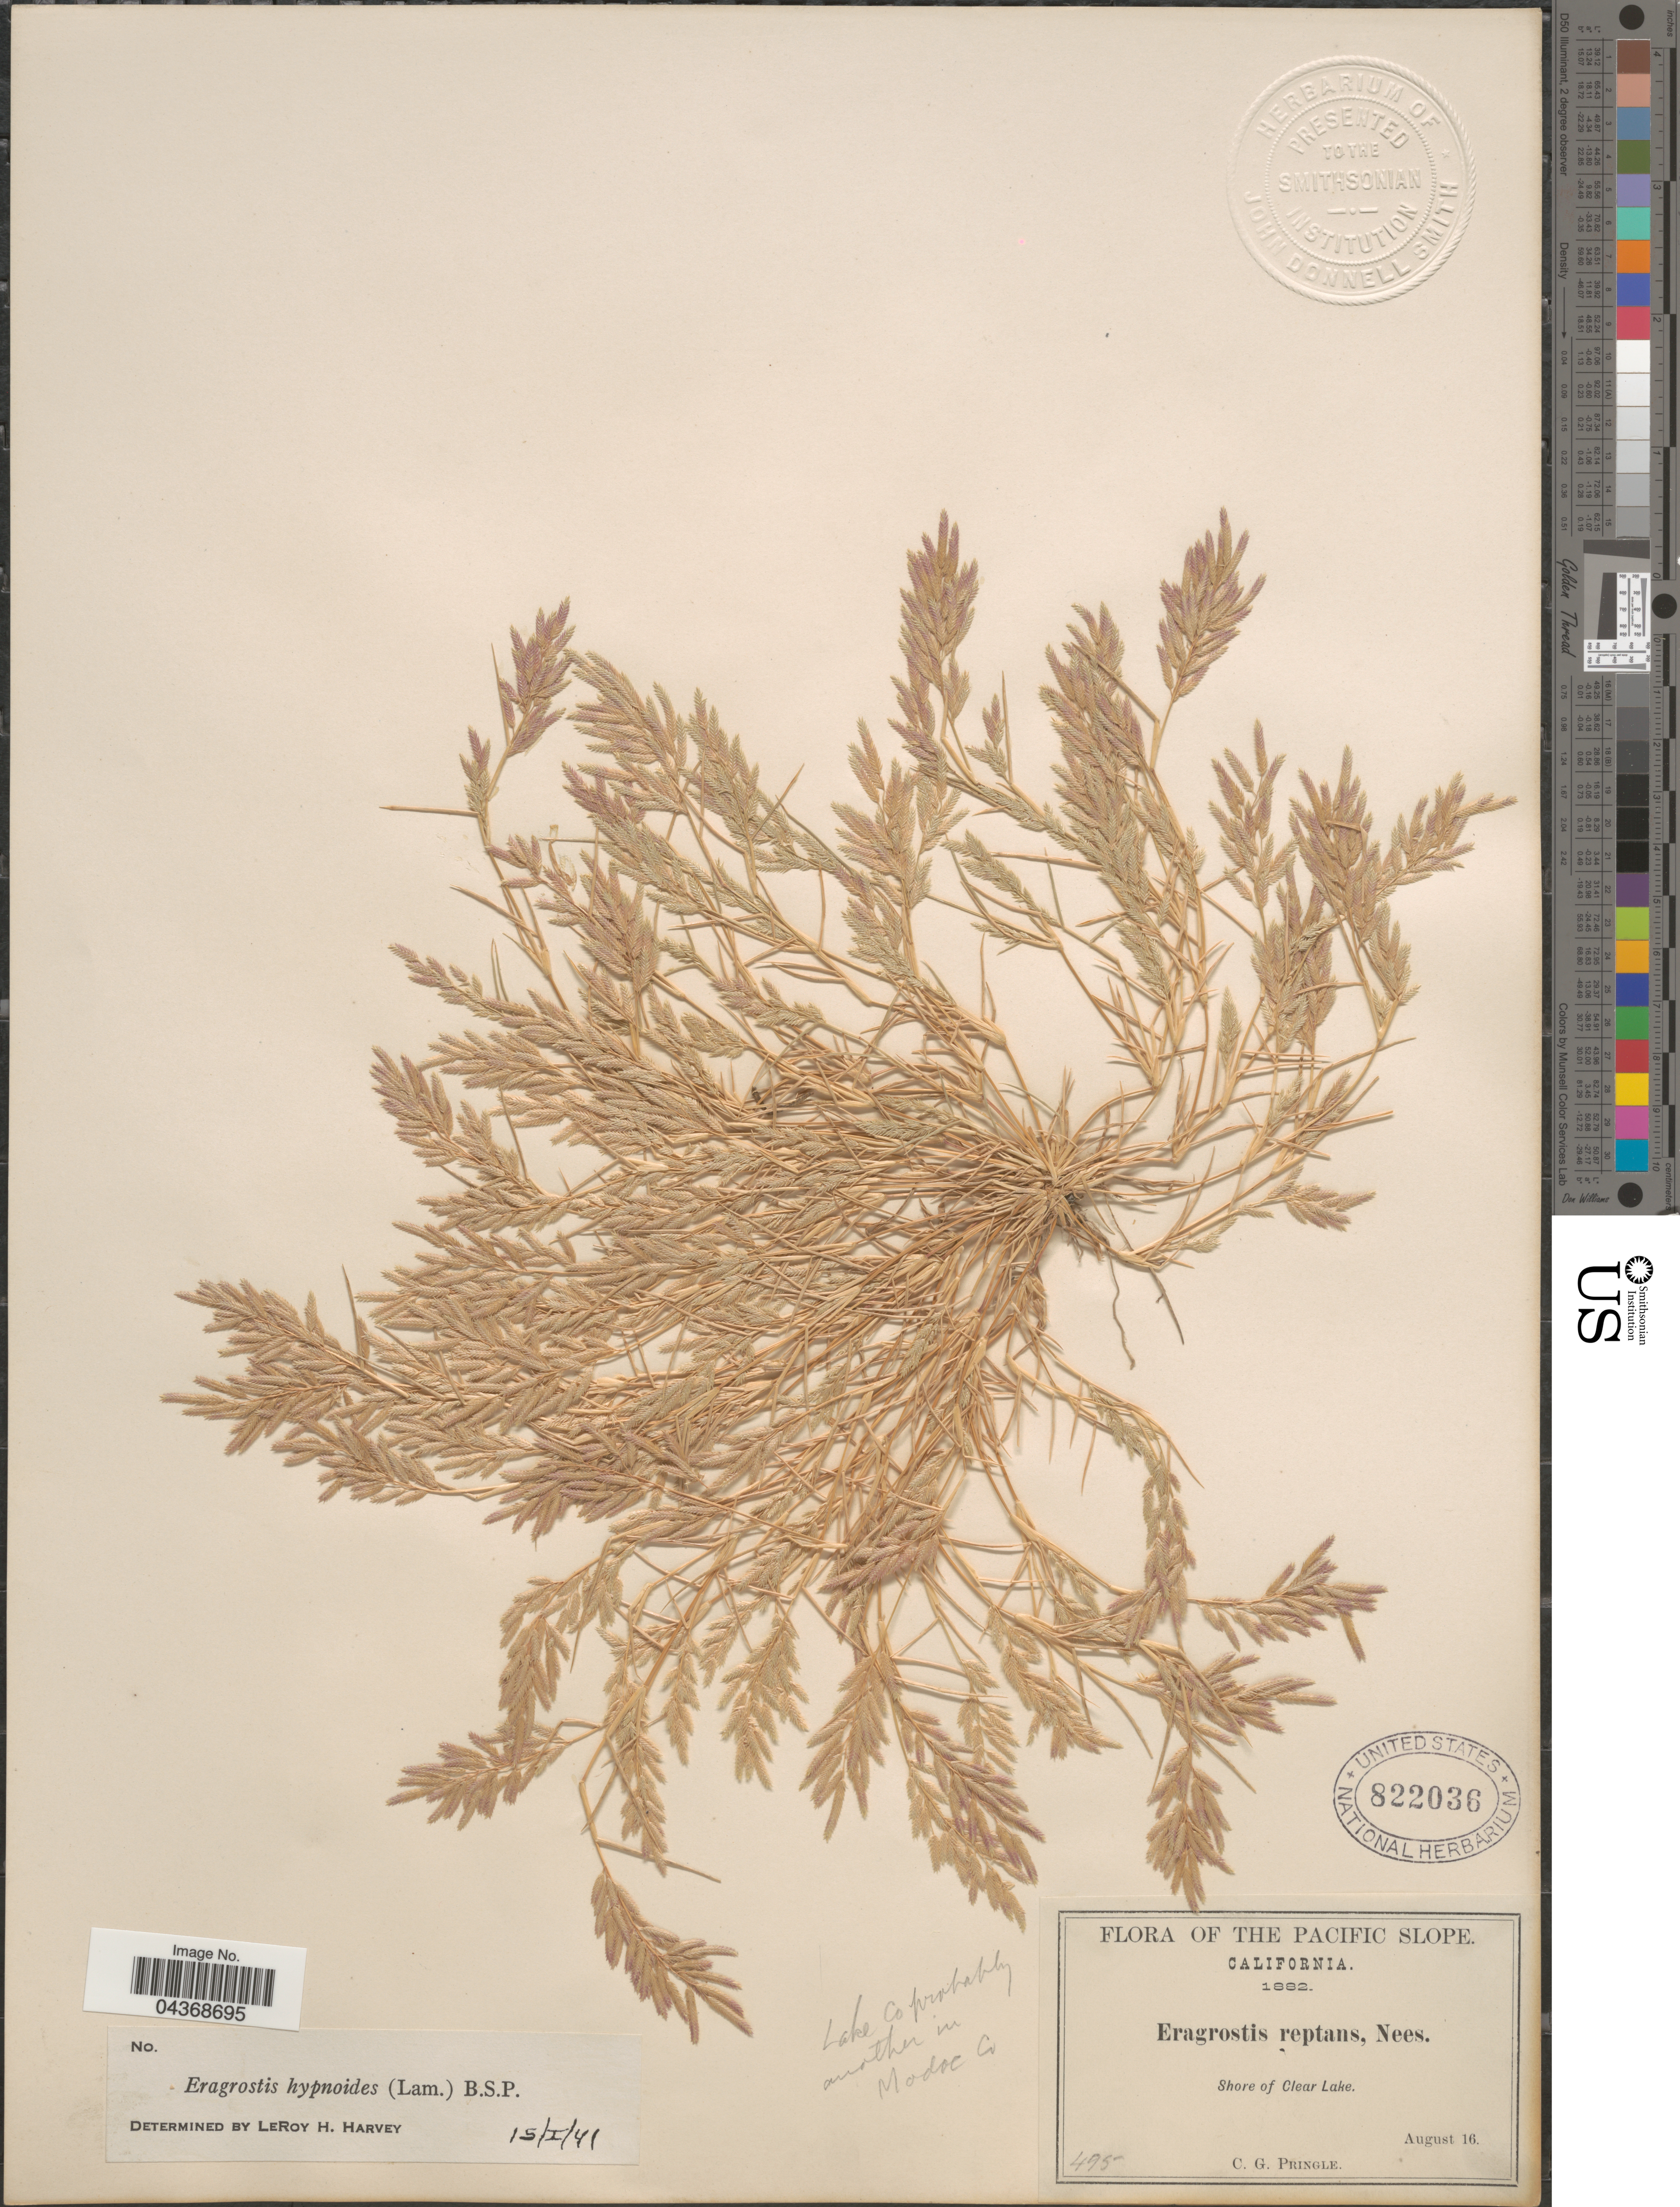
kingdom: Plantae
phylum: Tracheophyta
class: Liliopsida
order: Poales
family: Poaceae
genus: Eragrostis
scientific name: Eragrostis hypnoides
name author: (Lam.) Britton, Stearns & Poggenb.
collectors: C. G. Pringle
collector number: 495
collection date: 1882-08-16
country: United States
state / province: California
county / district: Modoc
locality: The Pacific Slope. Shore of Clear Lake. Lake Co probably another in Modoc Co.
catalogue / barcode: US 822036